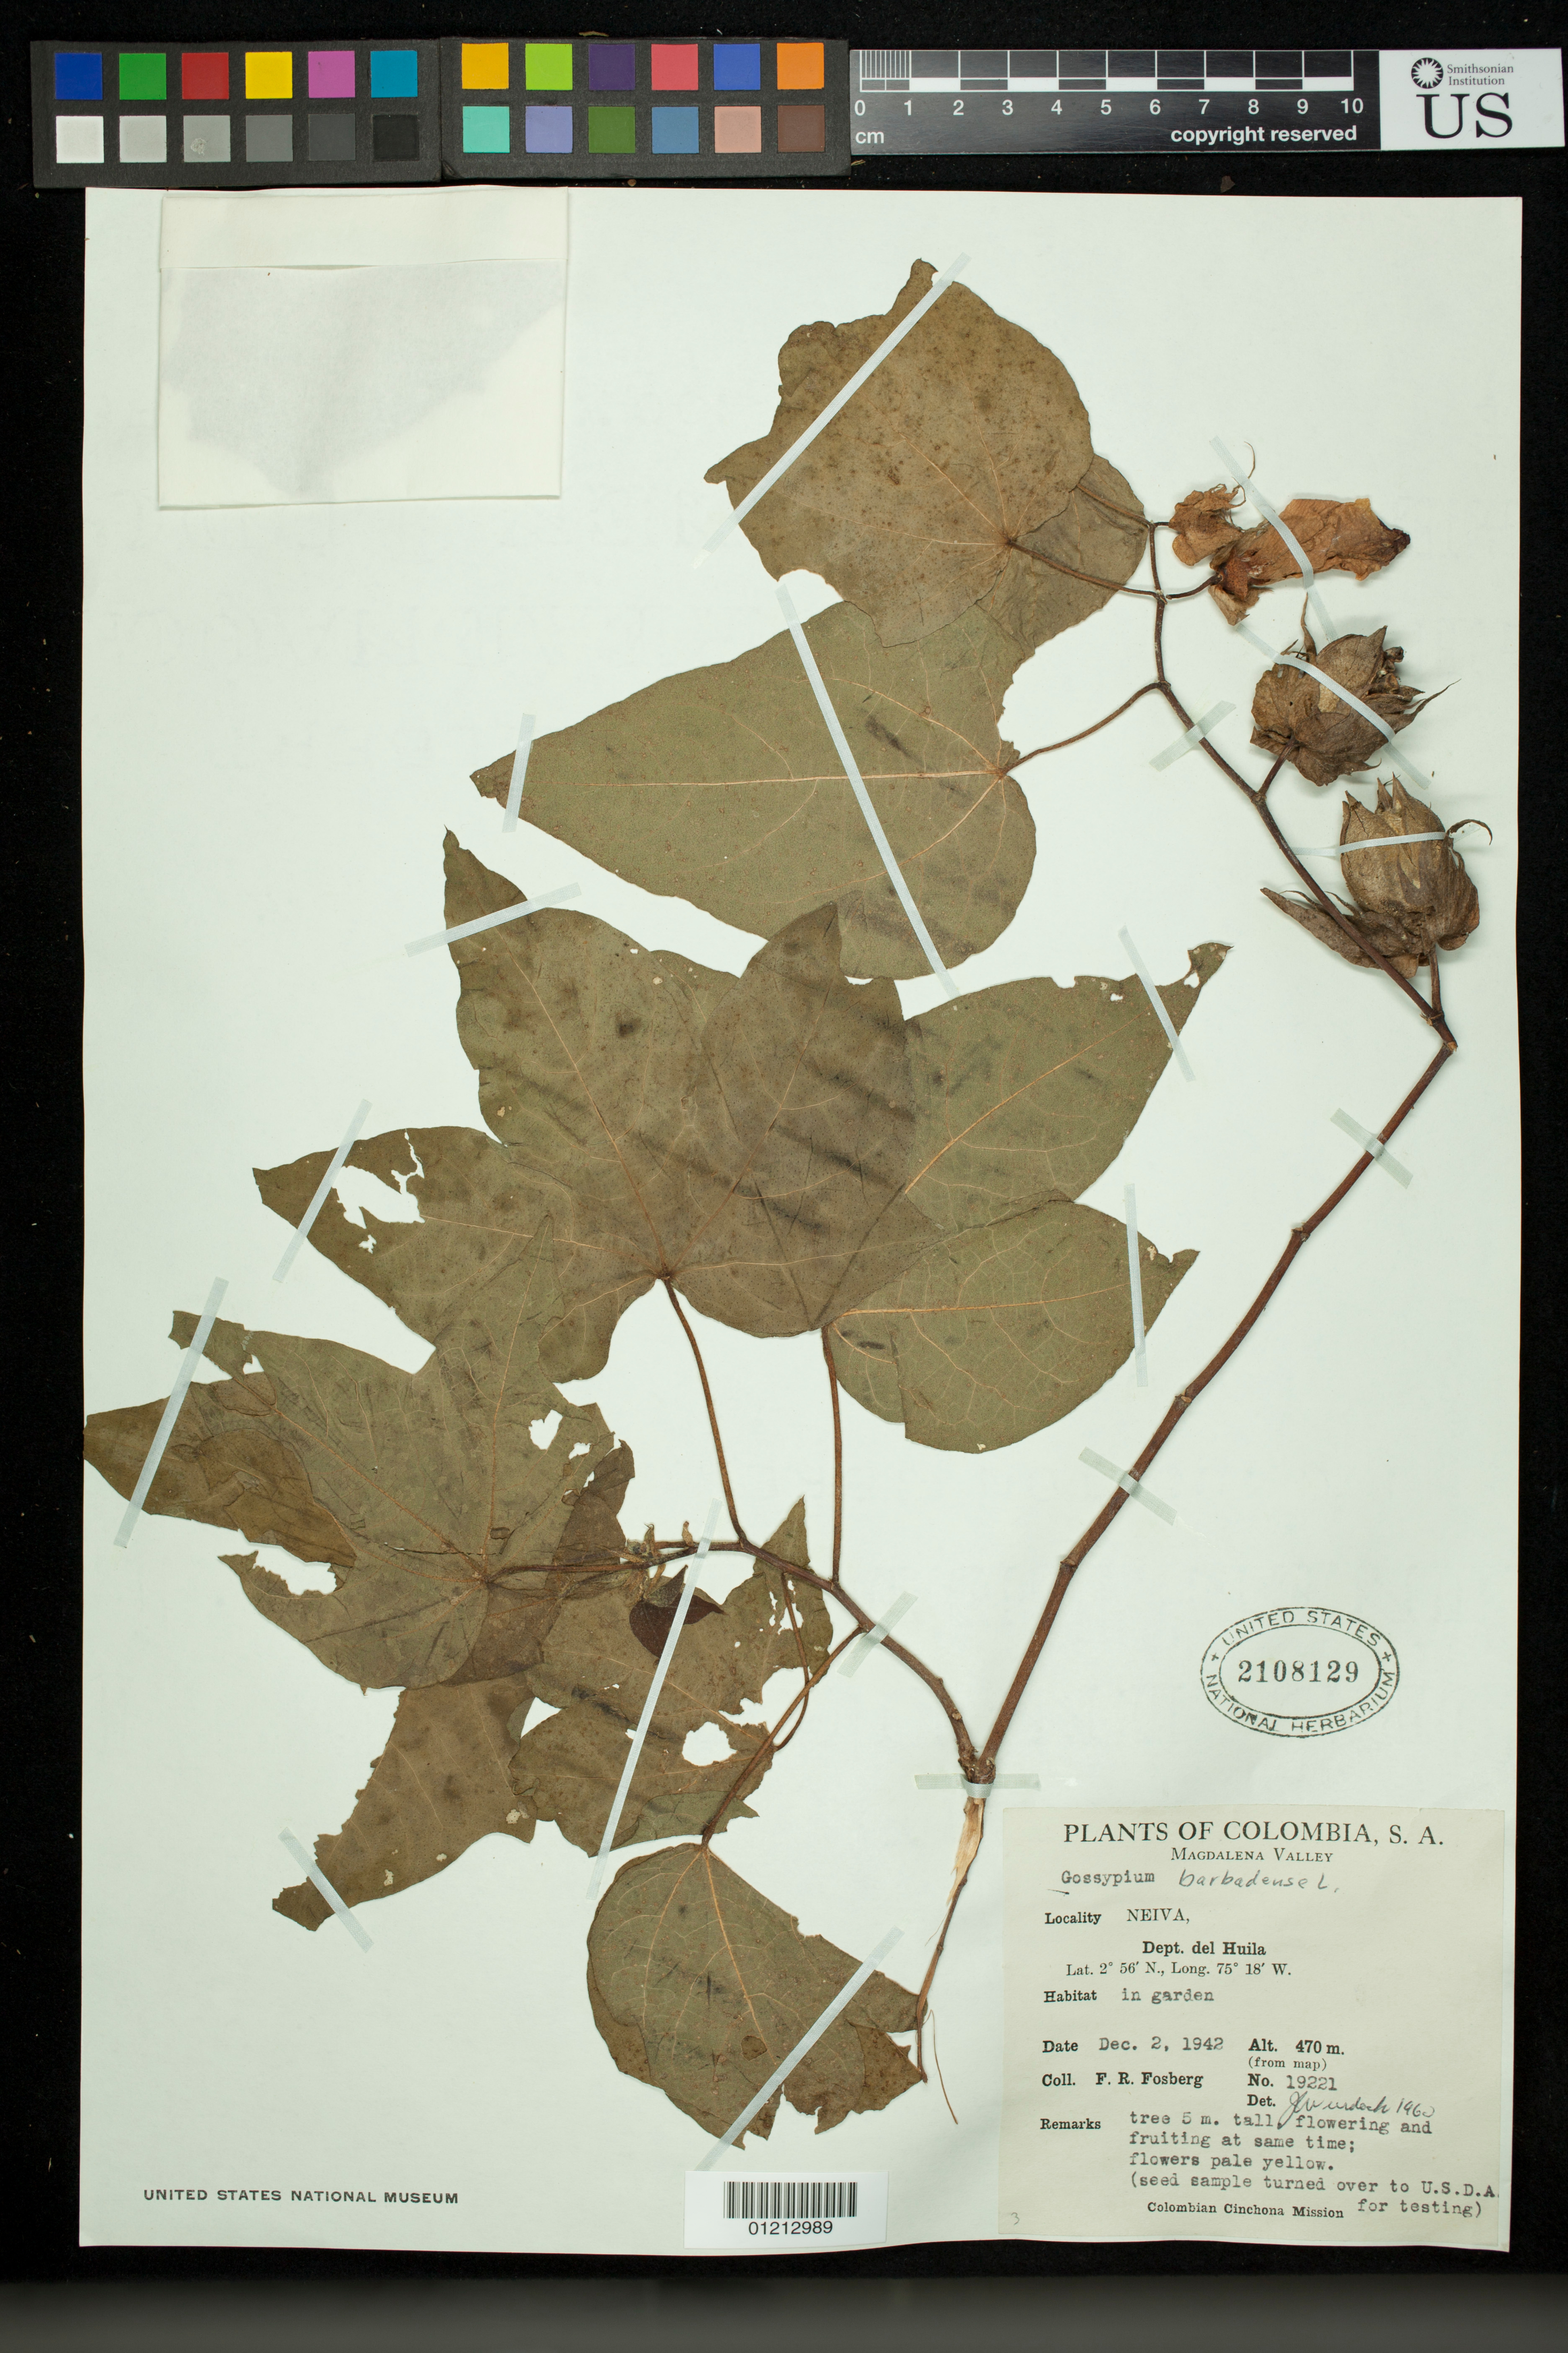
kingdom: Plantae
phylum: Tracheophyta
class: Magnoliopsida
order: Malvales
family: Malvaceae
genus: Gossypium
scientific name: Gossypium hirsutum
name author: L.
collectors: F. R. Fosberg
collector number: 19221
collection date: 1942-12-02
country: Colombia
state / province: Huila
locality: Magdalena Valley. Neiva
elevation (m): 470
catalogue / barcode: US 2108129